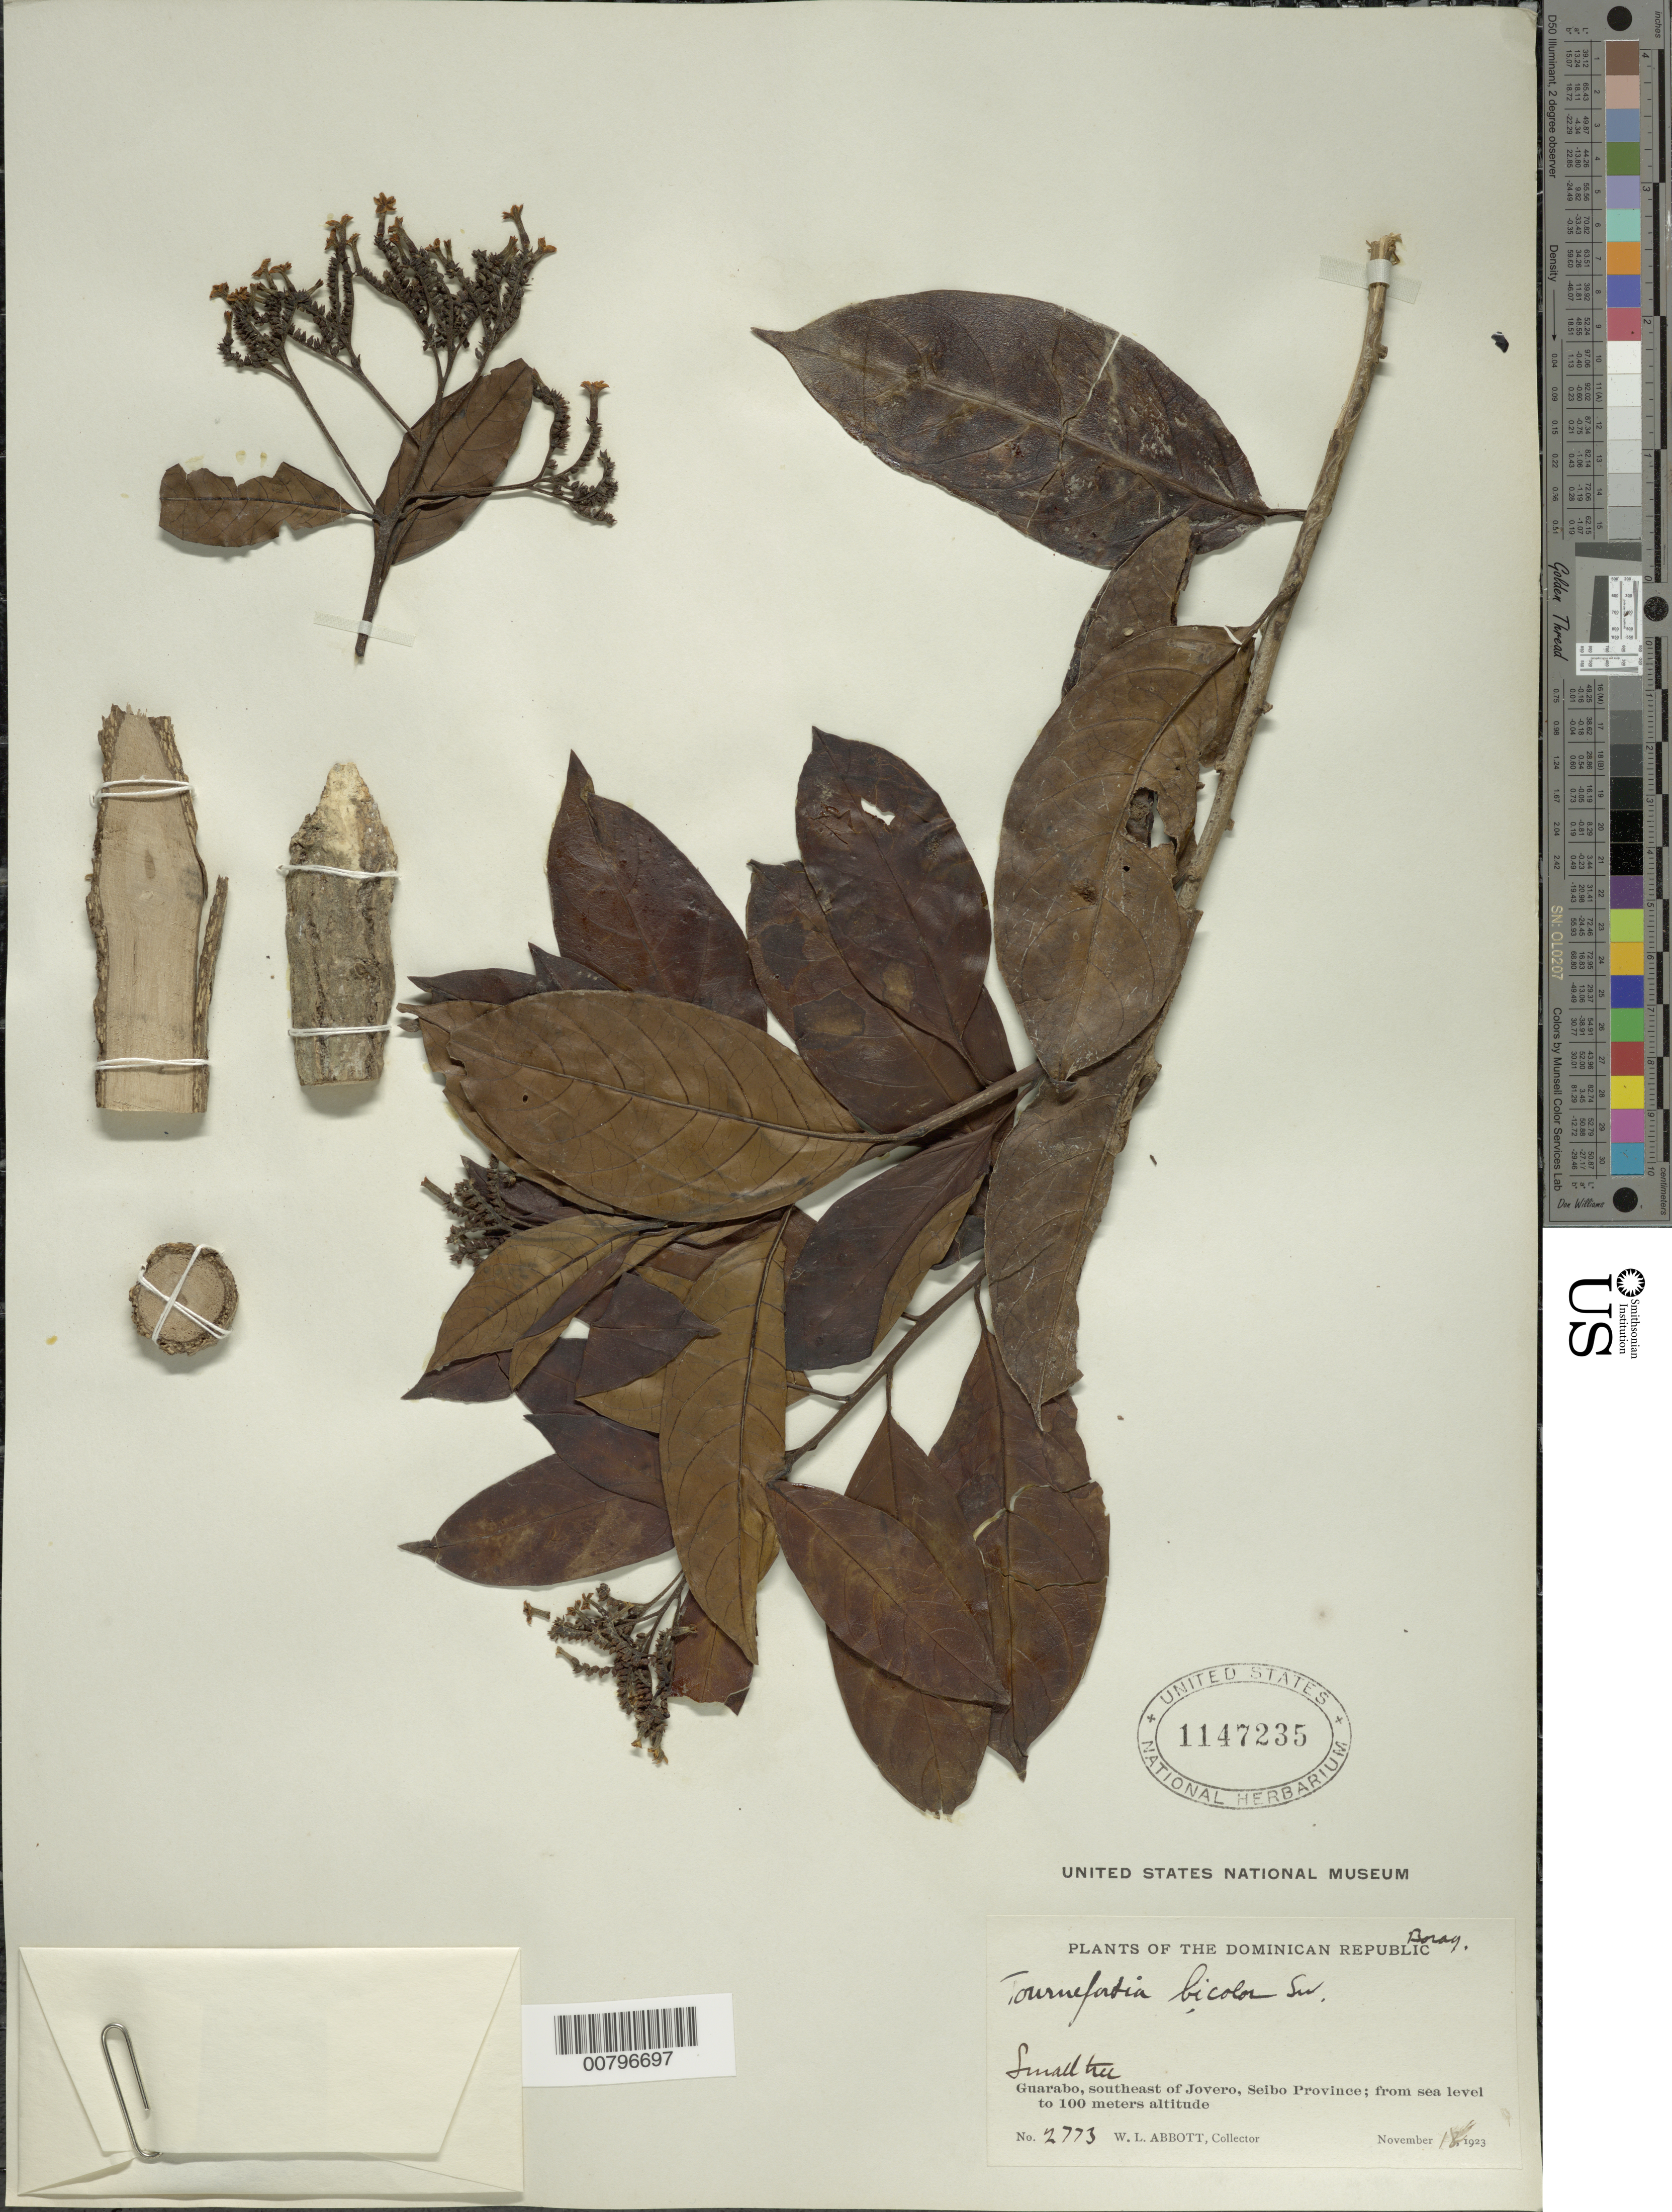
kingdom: Plantae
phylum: Tracheophyta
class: Magnoliopsida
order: Boraginales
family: Heliotropiaceae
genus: Tournefortia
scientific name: Tournefortia bycolor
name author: Sw.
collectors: W. L. Abbott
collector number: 2773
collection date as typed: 18 Nov 1923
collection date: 1923-11-18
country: Dominican Republic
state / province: El Seibo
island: Hispaniola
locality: Guarabo, southeast of Jovero.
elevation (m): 0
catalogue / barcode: US 1147235